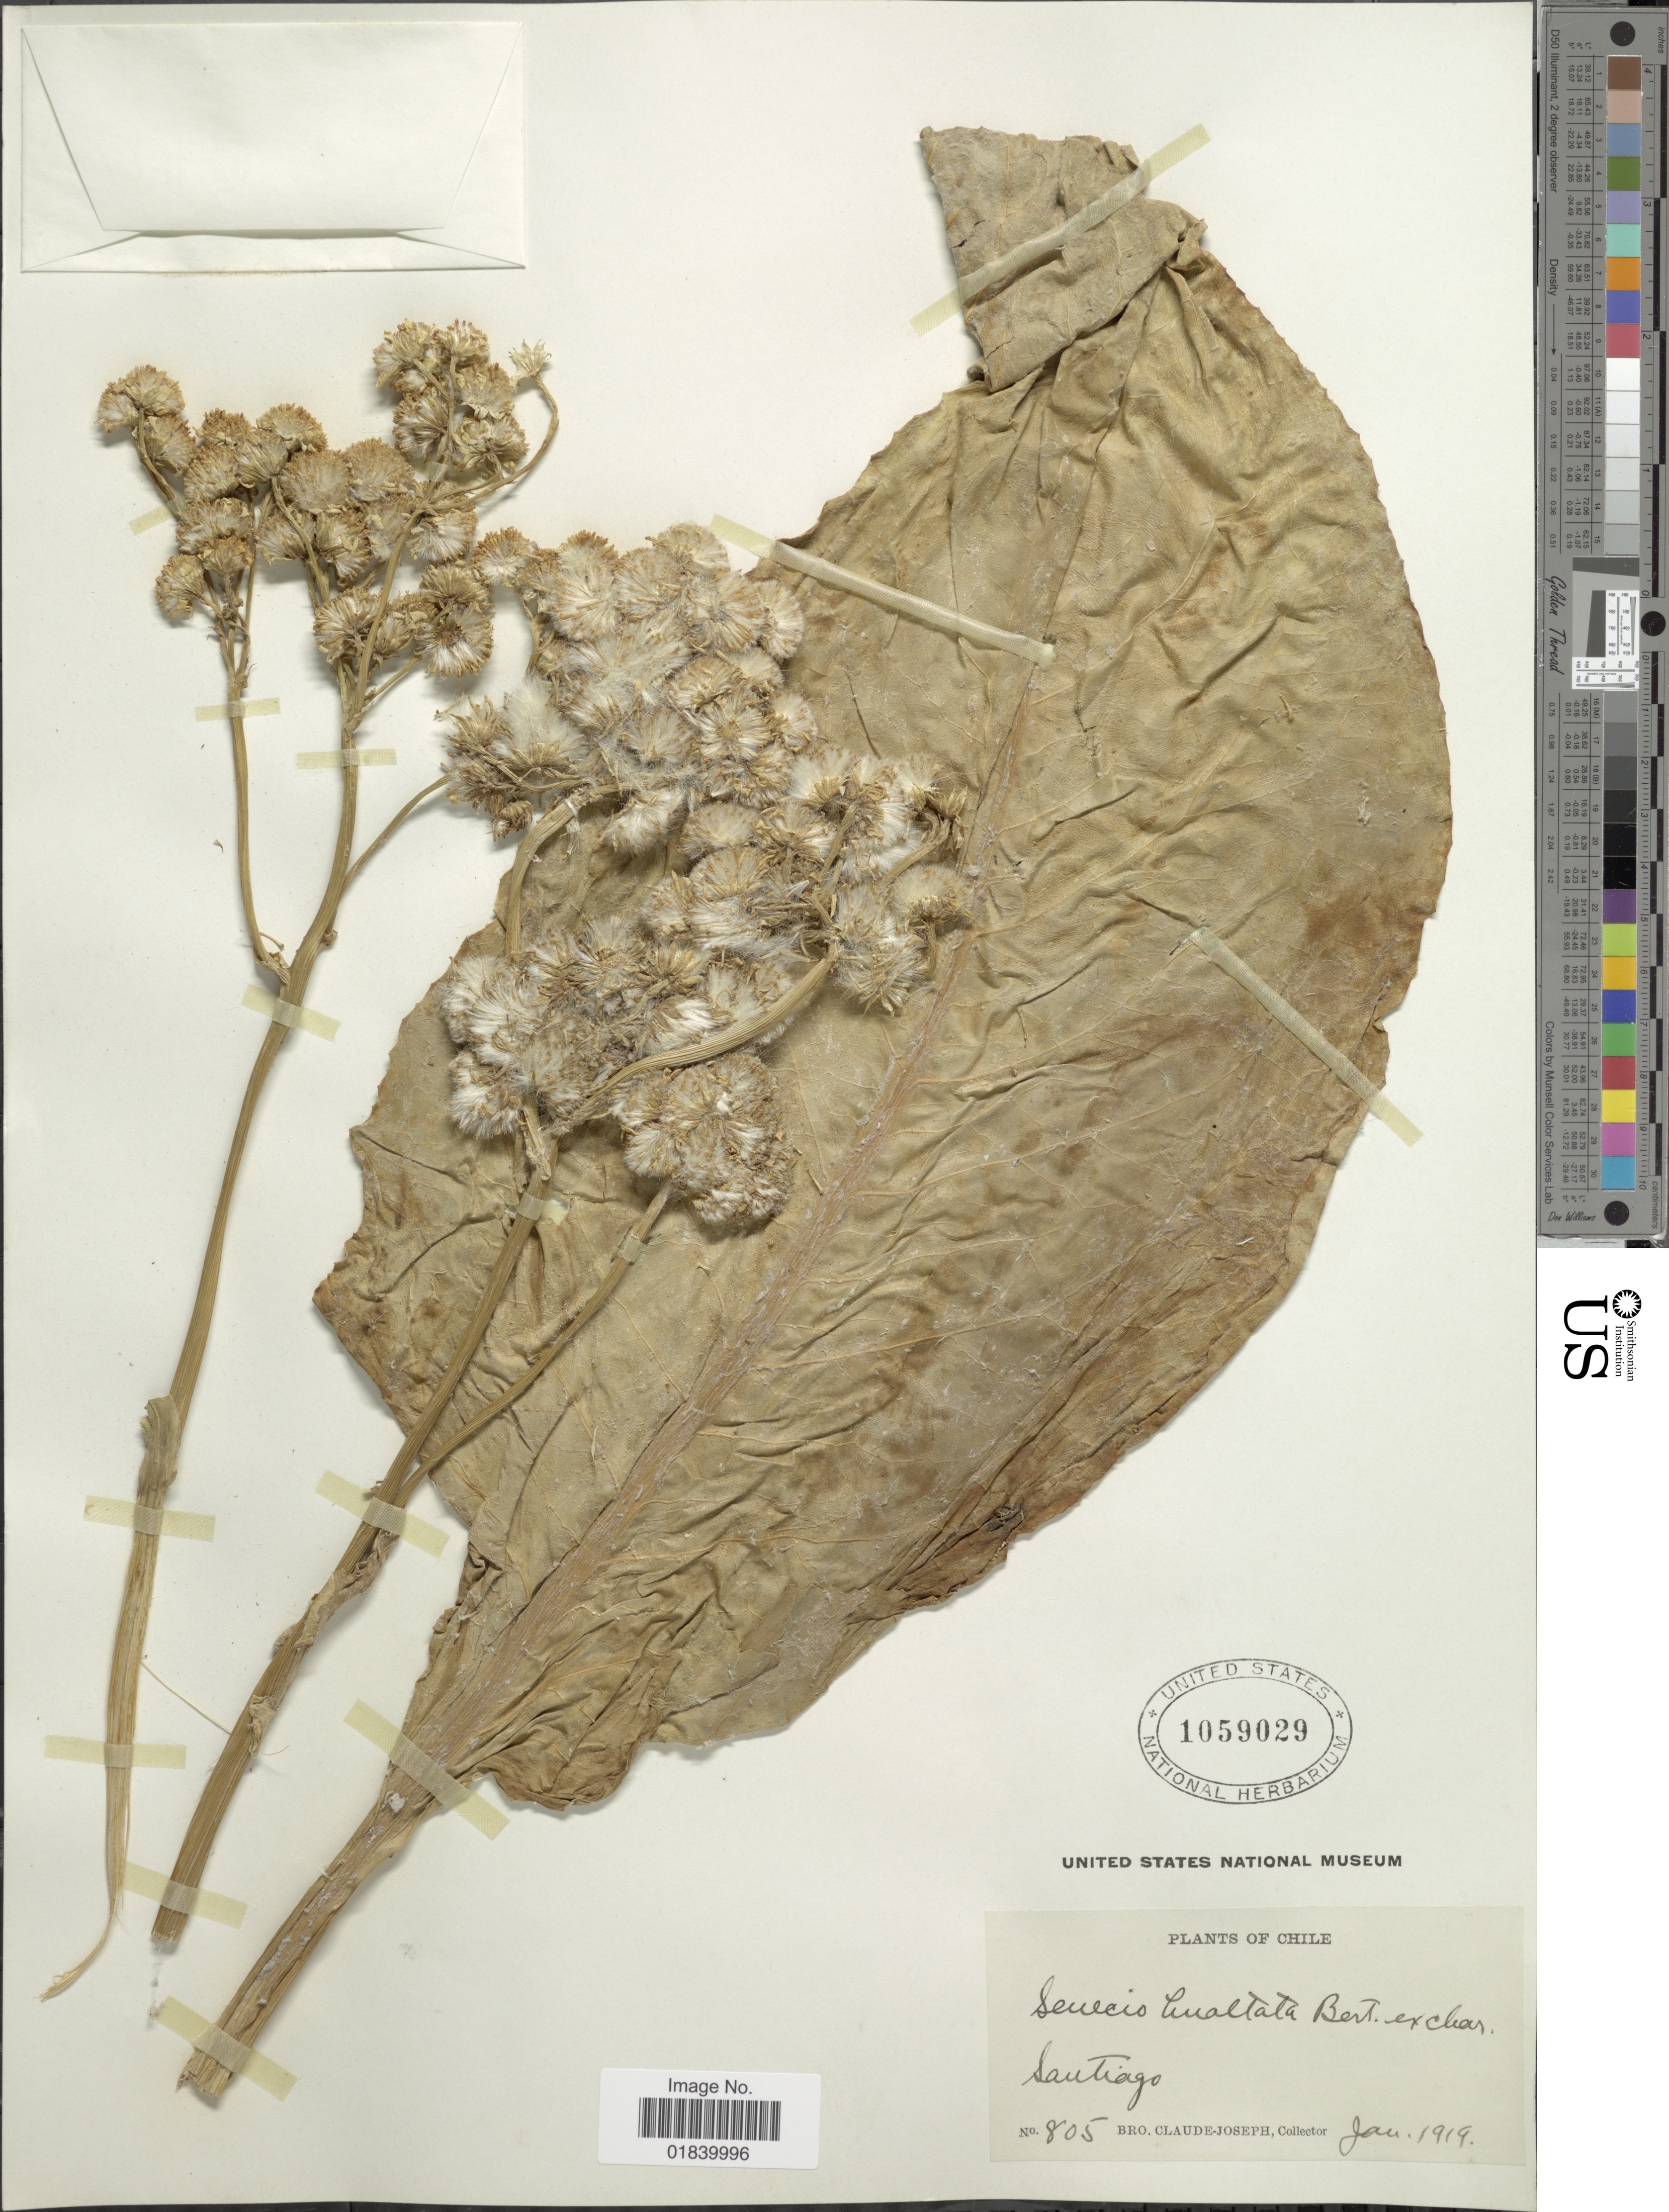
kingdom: Plantae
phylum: Tracheophyta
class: Magnoliopsida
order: Asterales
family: Asteraceae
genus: Senecio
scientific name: Senecio fistulosus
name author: Poepp. ex Less.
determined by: Salomon, Luciana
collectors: Bro. Claude-Joseph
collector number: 805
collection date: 1919-01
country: Chile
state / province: Región Metropolitana (RM)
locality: Santiago.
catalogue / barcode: US 1059029